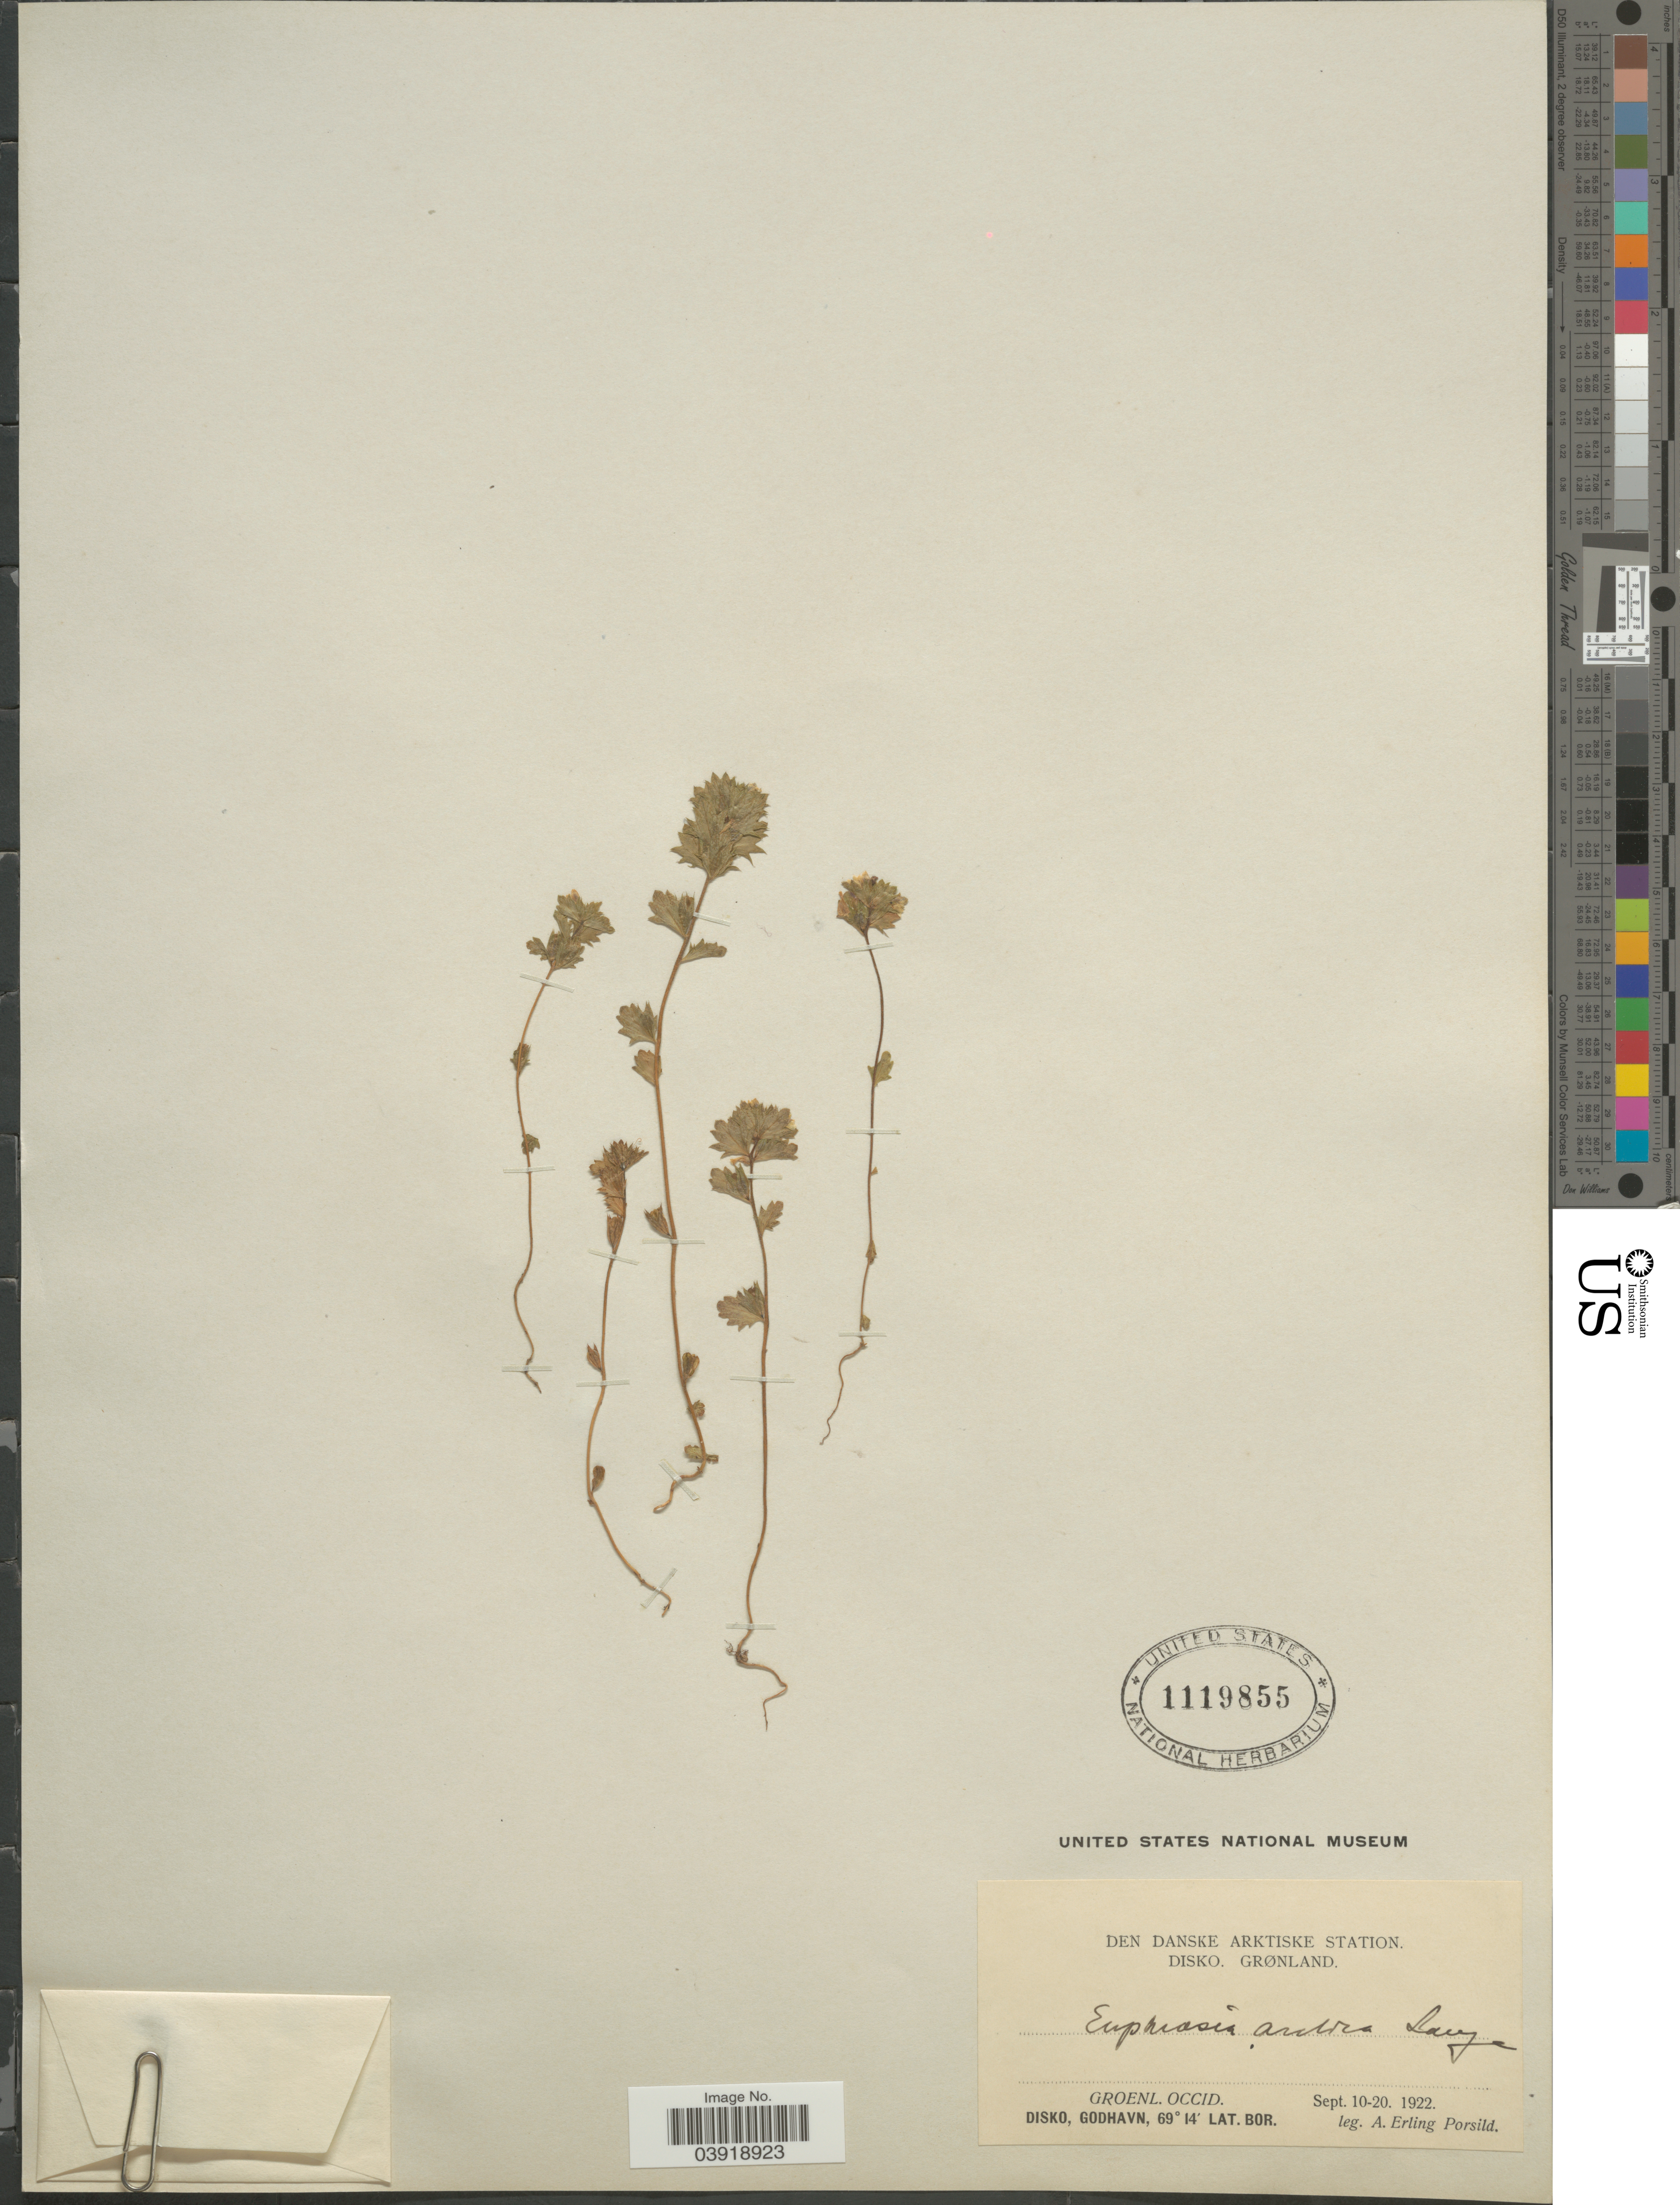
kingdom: Plantae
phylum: Tracheophyta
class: Magnoliopsida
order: Lamiales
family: Orobanchaceae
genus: Euphrasia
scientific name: Euphrasia arctica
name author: Lange ex Rostrup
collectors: A. E. Porsild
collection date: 1922-09-10/1922-09-20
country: Greenland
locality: Den Danske Arktiske Station. Disko, Grønland. Groenl. Occid. Godhavn.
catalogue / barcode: US 1119855